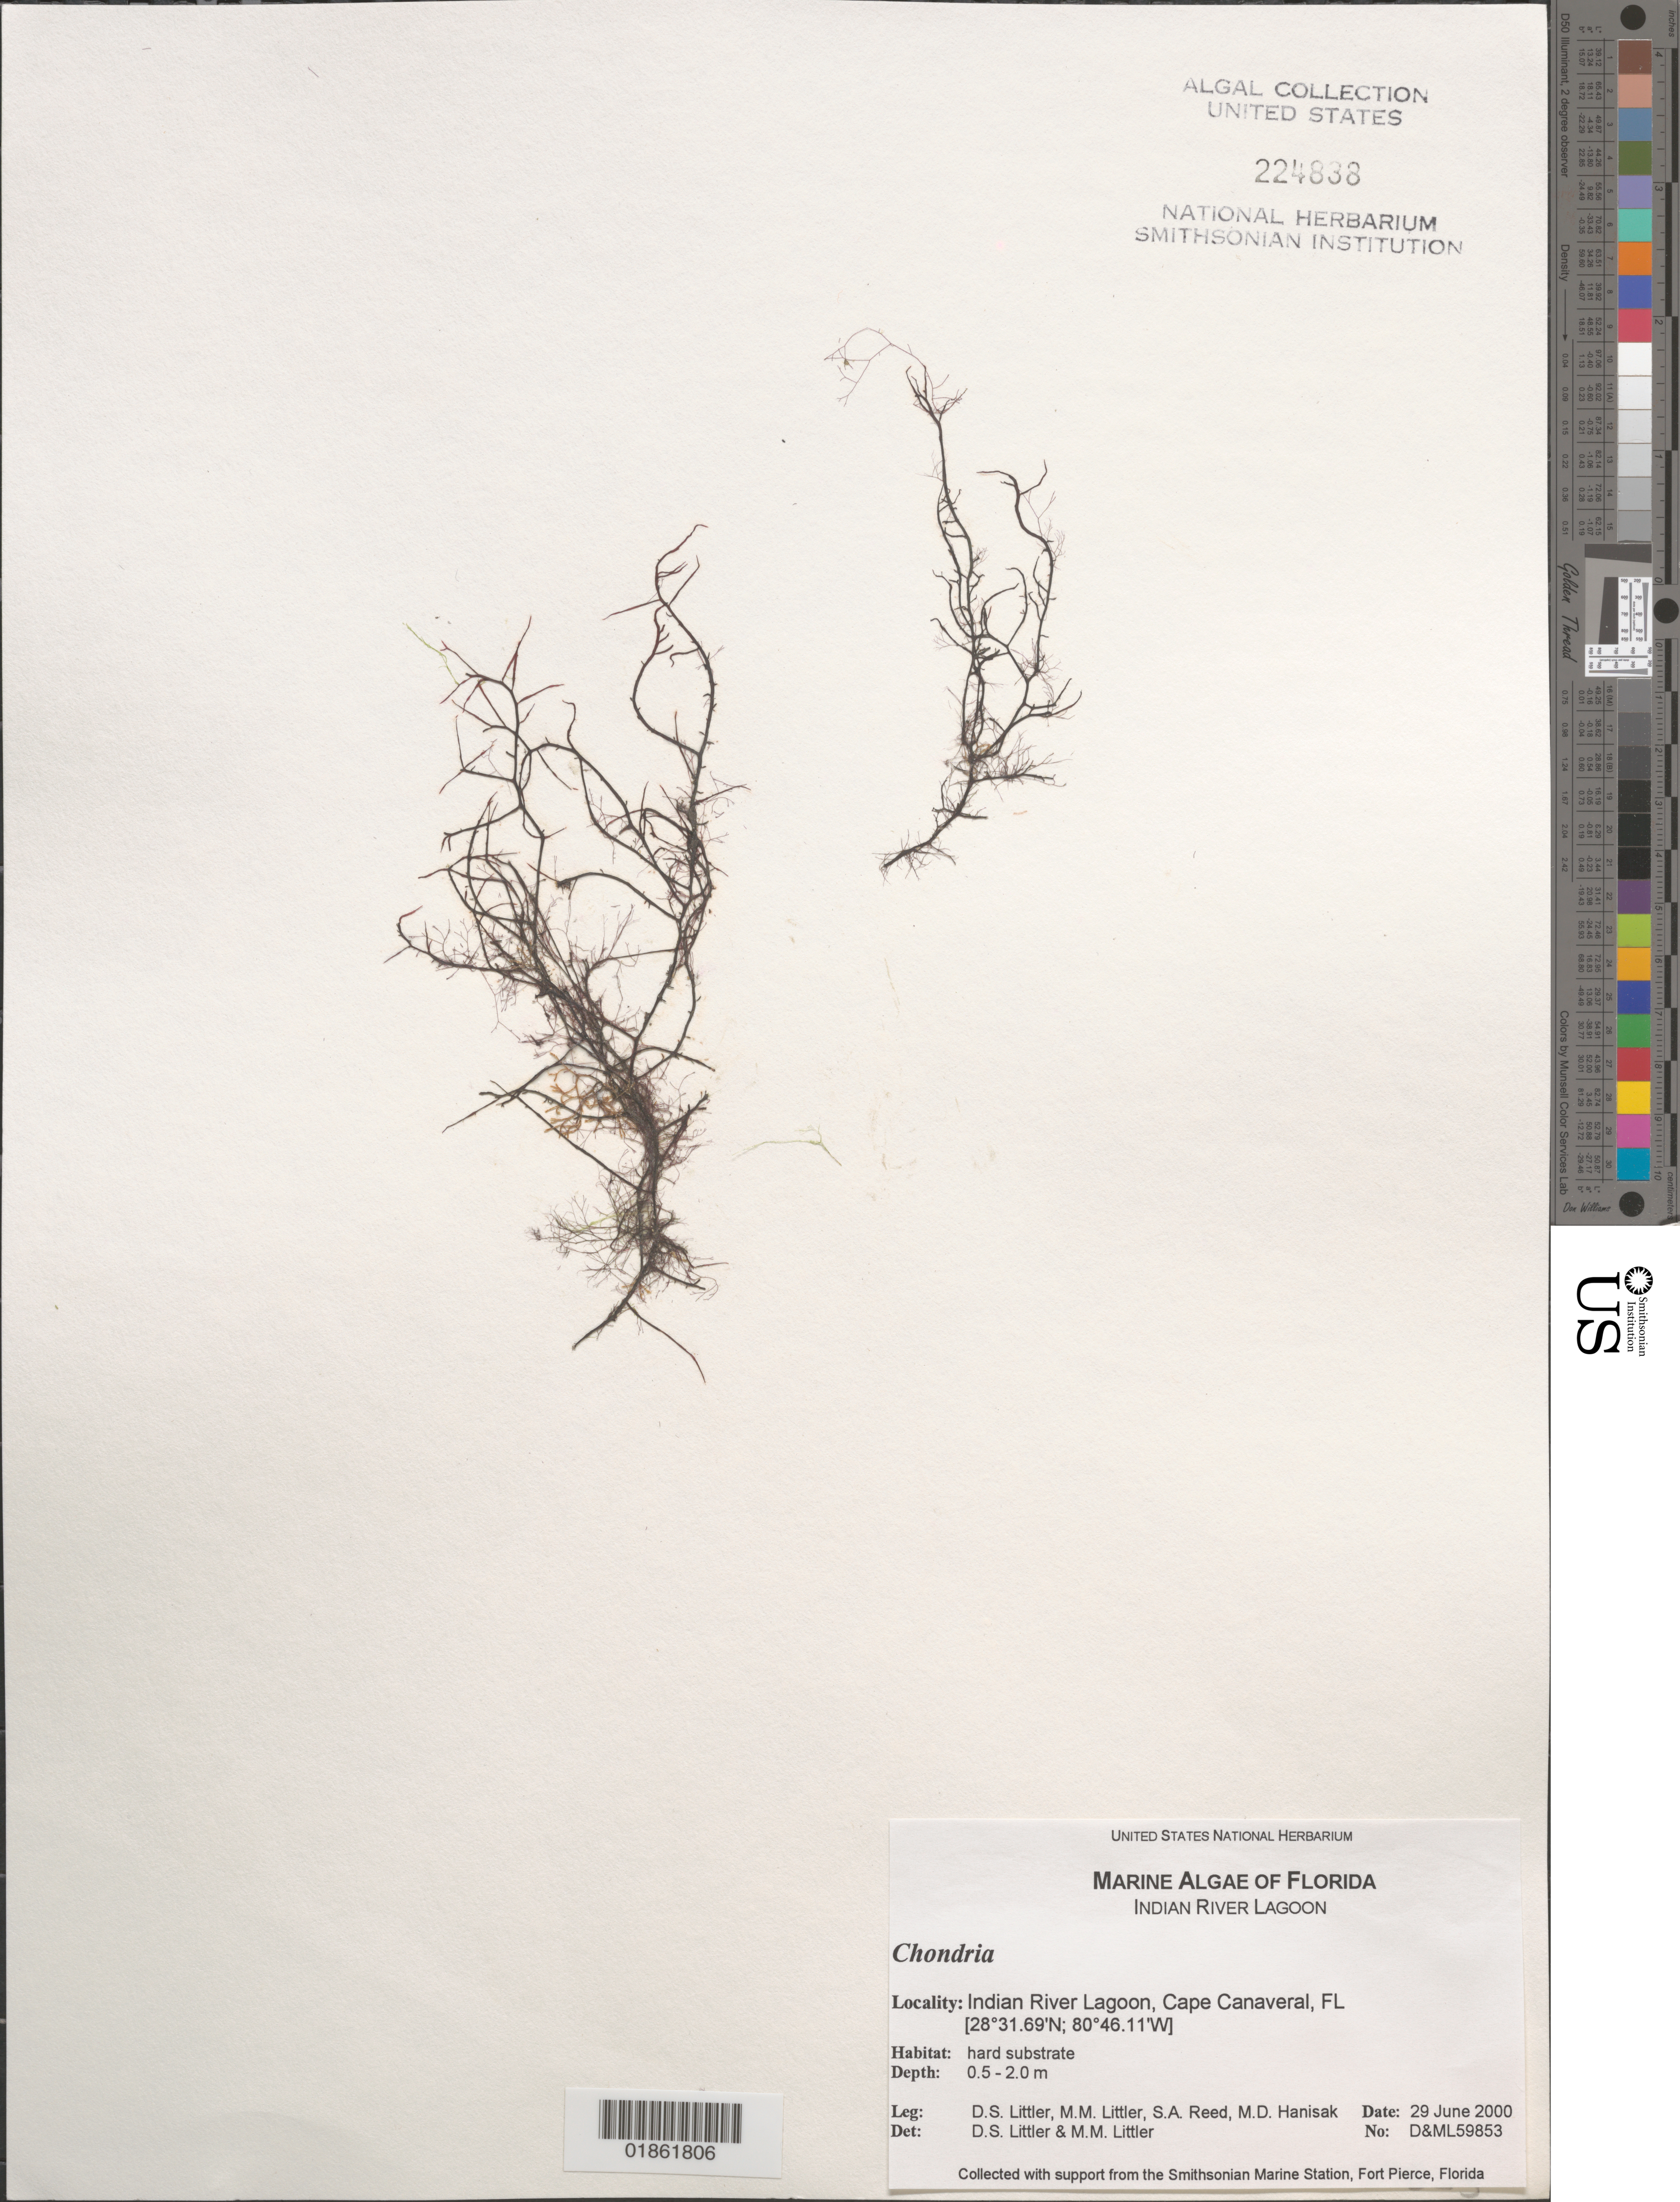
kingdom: Plantae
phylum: Rhodophyta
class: Florideophyceae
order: Ceramiales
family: Rhodomelaceae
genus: Chondria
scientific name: Chondria sp.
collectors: D. S. Littler & M. M. Littler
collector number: D&ML 59853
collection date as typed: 29 Jun 2000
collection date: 2000-06-29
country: United States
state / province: Florida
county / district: Brevard County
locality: NASA Parkway Bridge, south of Titusville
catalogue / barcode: US 224838